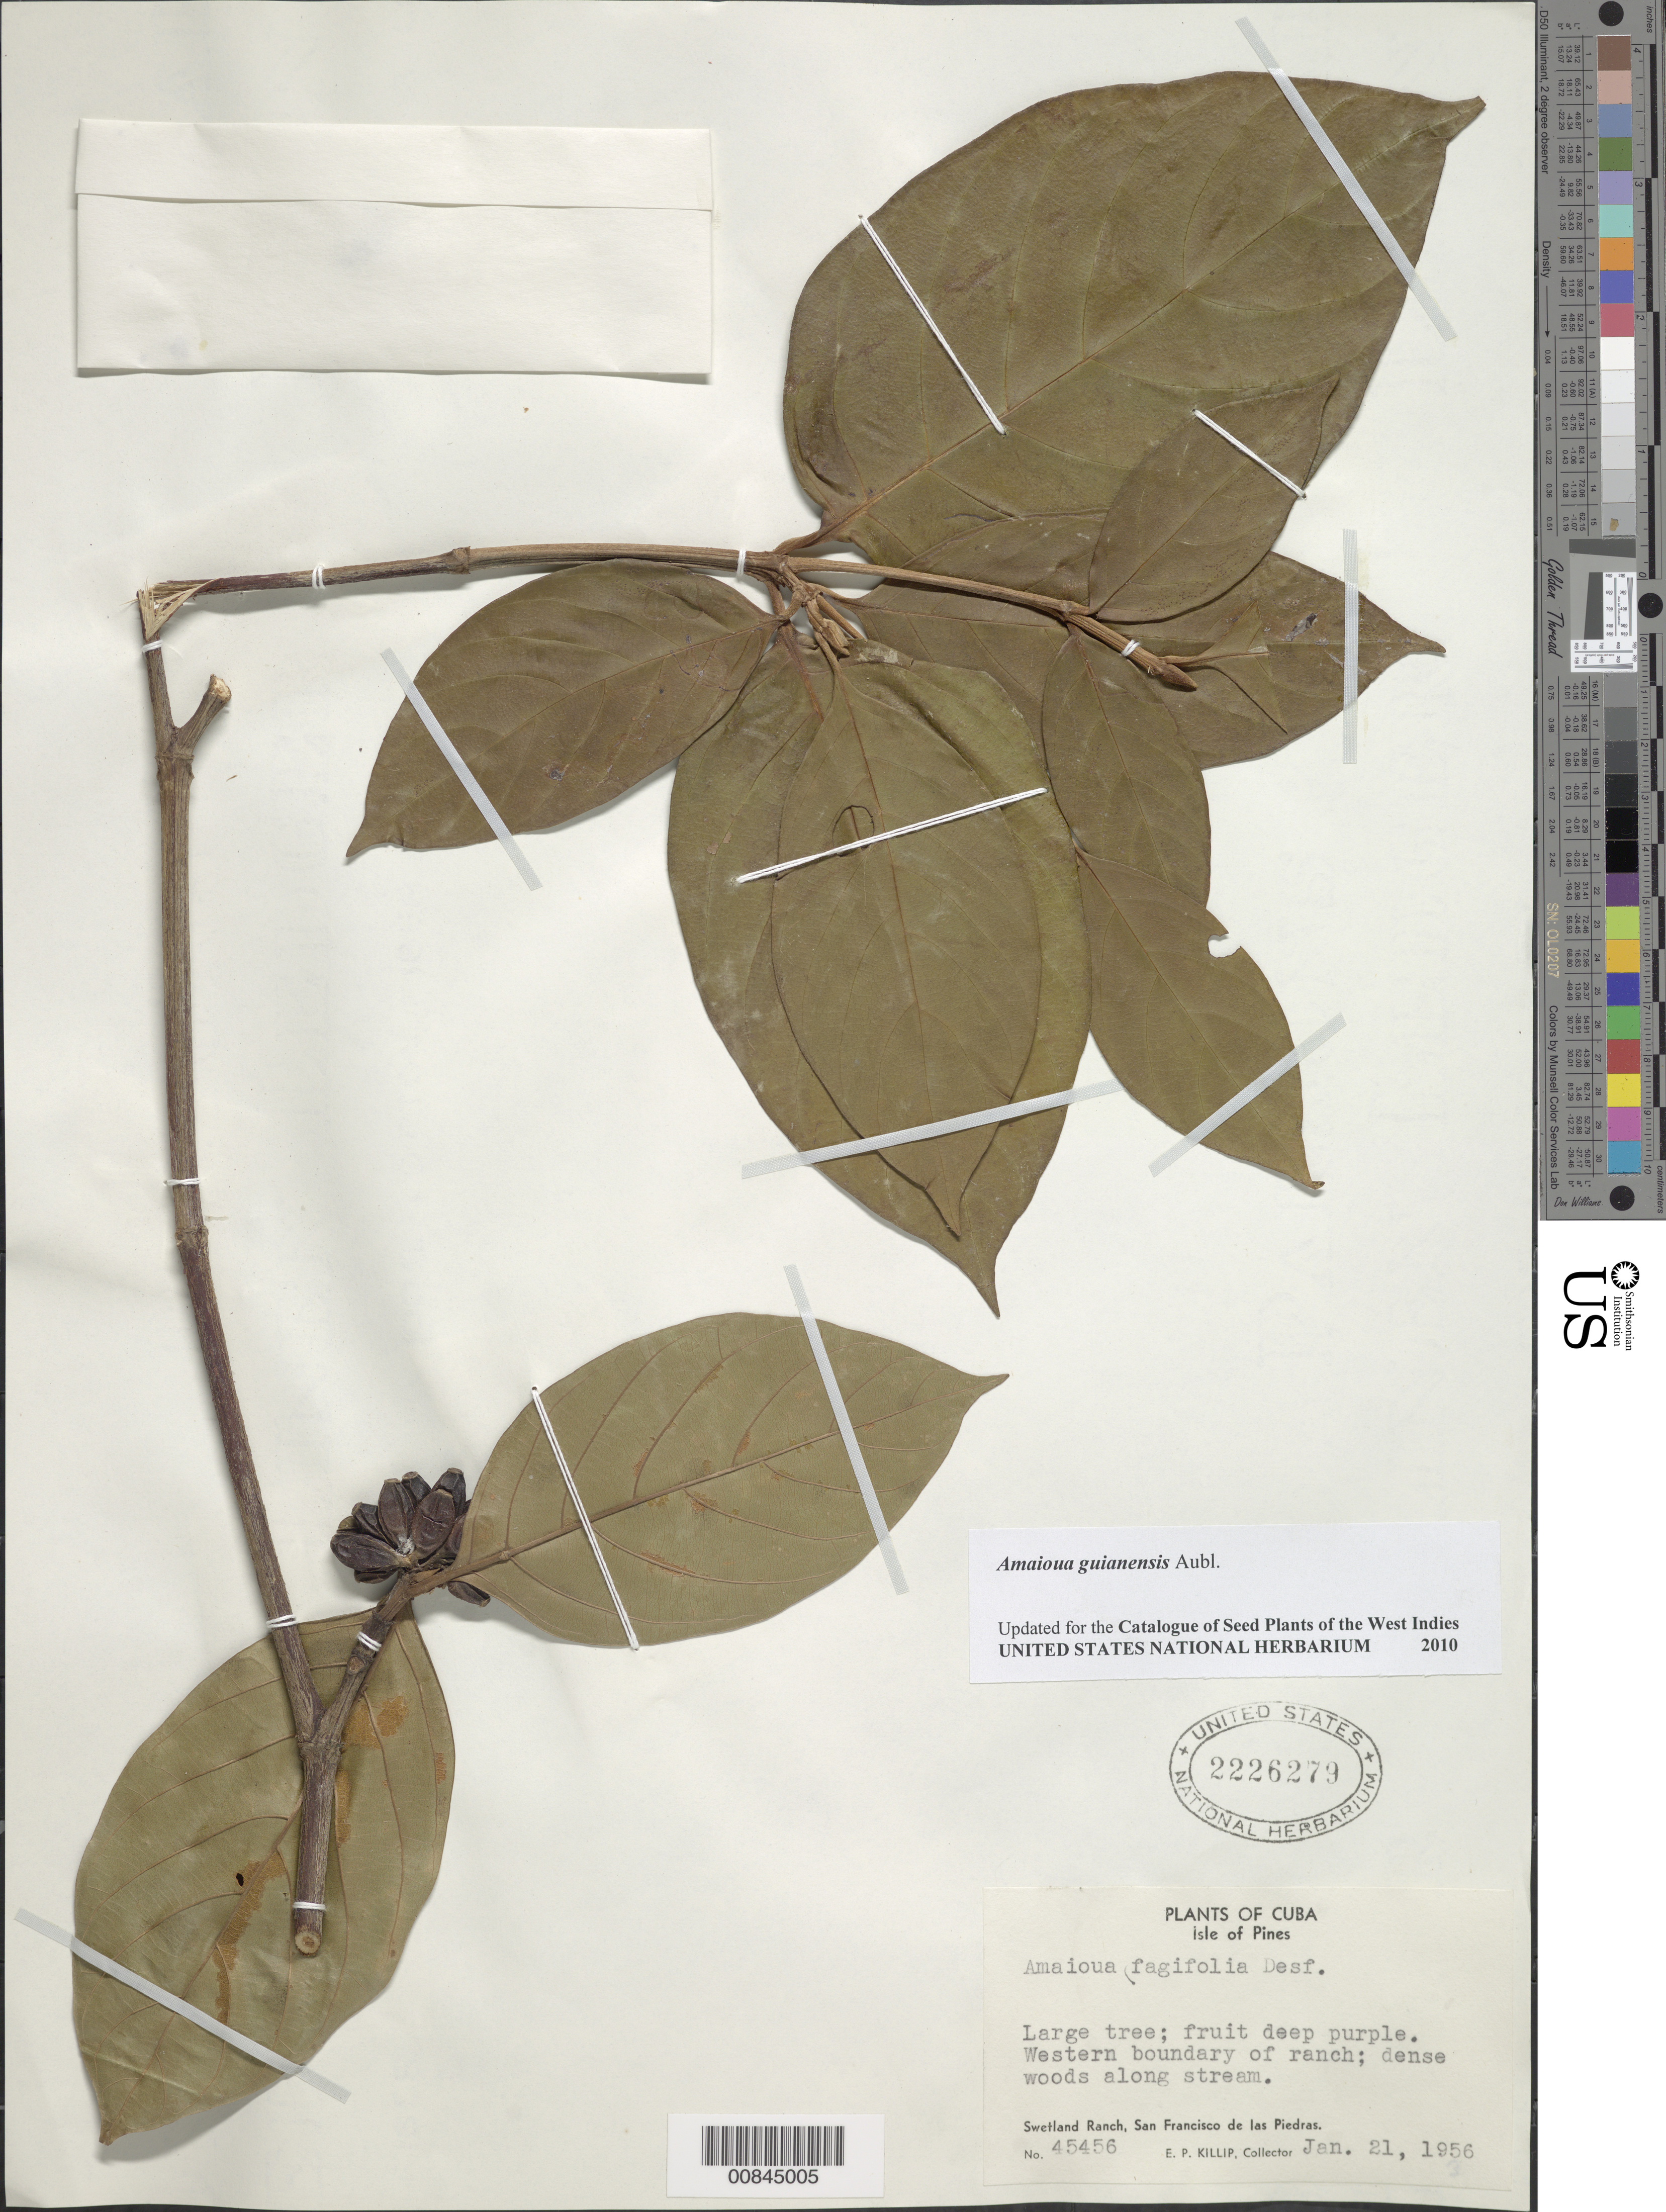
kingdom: Plantae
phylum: Tracheophyta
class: Magnoliopsida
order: Gentianales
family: Rubiaceae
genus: Amaioua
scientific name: Amaioua guianensis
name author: Aubl.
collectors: E. P. Killip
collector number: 45456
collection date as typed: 21 Jan 1956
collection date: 1956-01-21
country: Cuba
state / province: Isla de La Juventud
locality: Western boundary of Swetland Ranch, San Francisco de las Piedras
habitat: Western boundary of ranch, dense woods along stream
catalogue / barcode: US 2226279